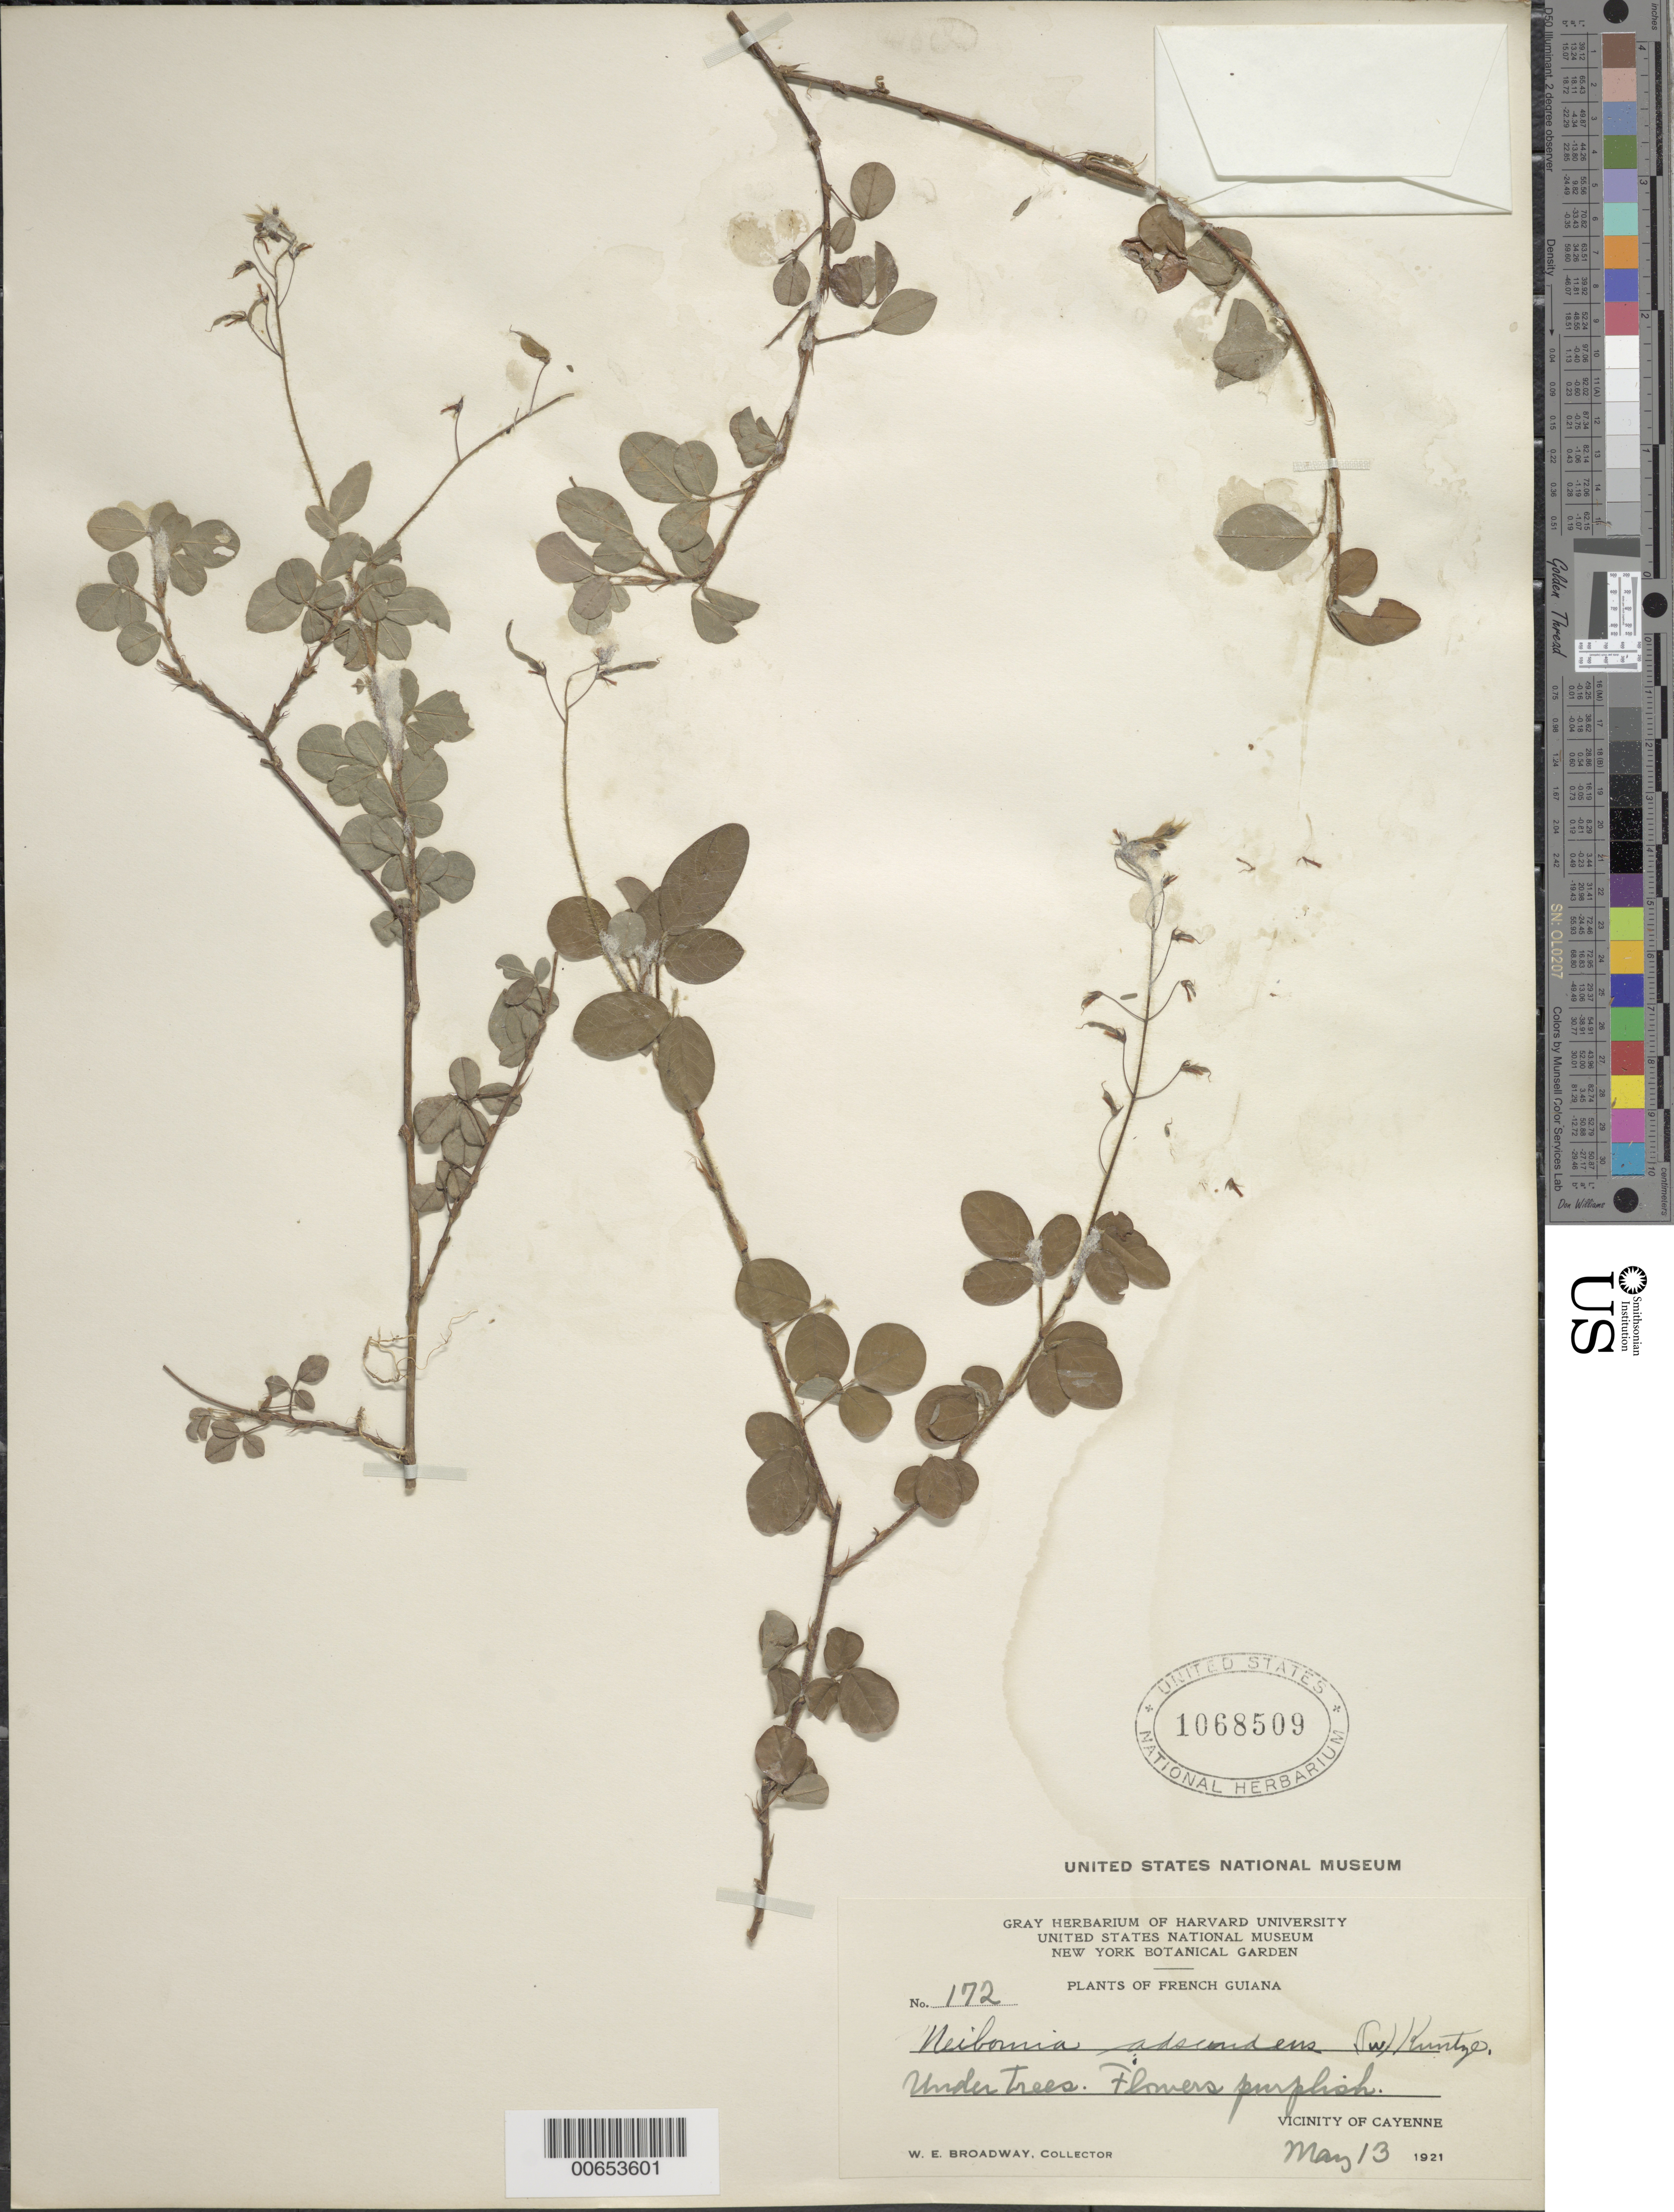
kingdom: Plantae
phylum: Tracheophyta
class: Magnoliopsida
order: Fabales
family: Fabaceae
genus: Grona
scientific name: Grona adscendens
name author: (Sw.) H. Ohashi & K. Ohashi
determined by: Strong, Mark T., (BOT), Smithsonian Institution - National Museum of Natural History (UNITED STATES)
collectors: W. E. Broadway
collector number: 172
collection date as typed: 13-May-21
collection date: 1921-05-13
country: French Guiana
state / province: Cayenne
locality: Cayenne, vic.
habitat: Under trees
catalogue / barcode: US 1068509